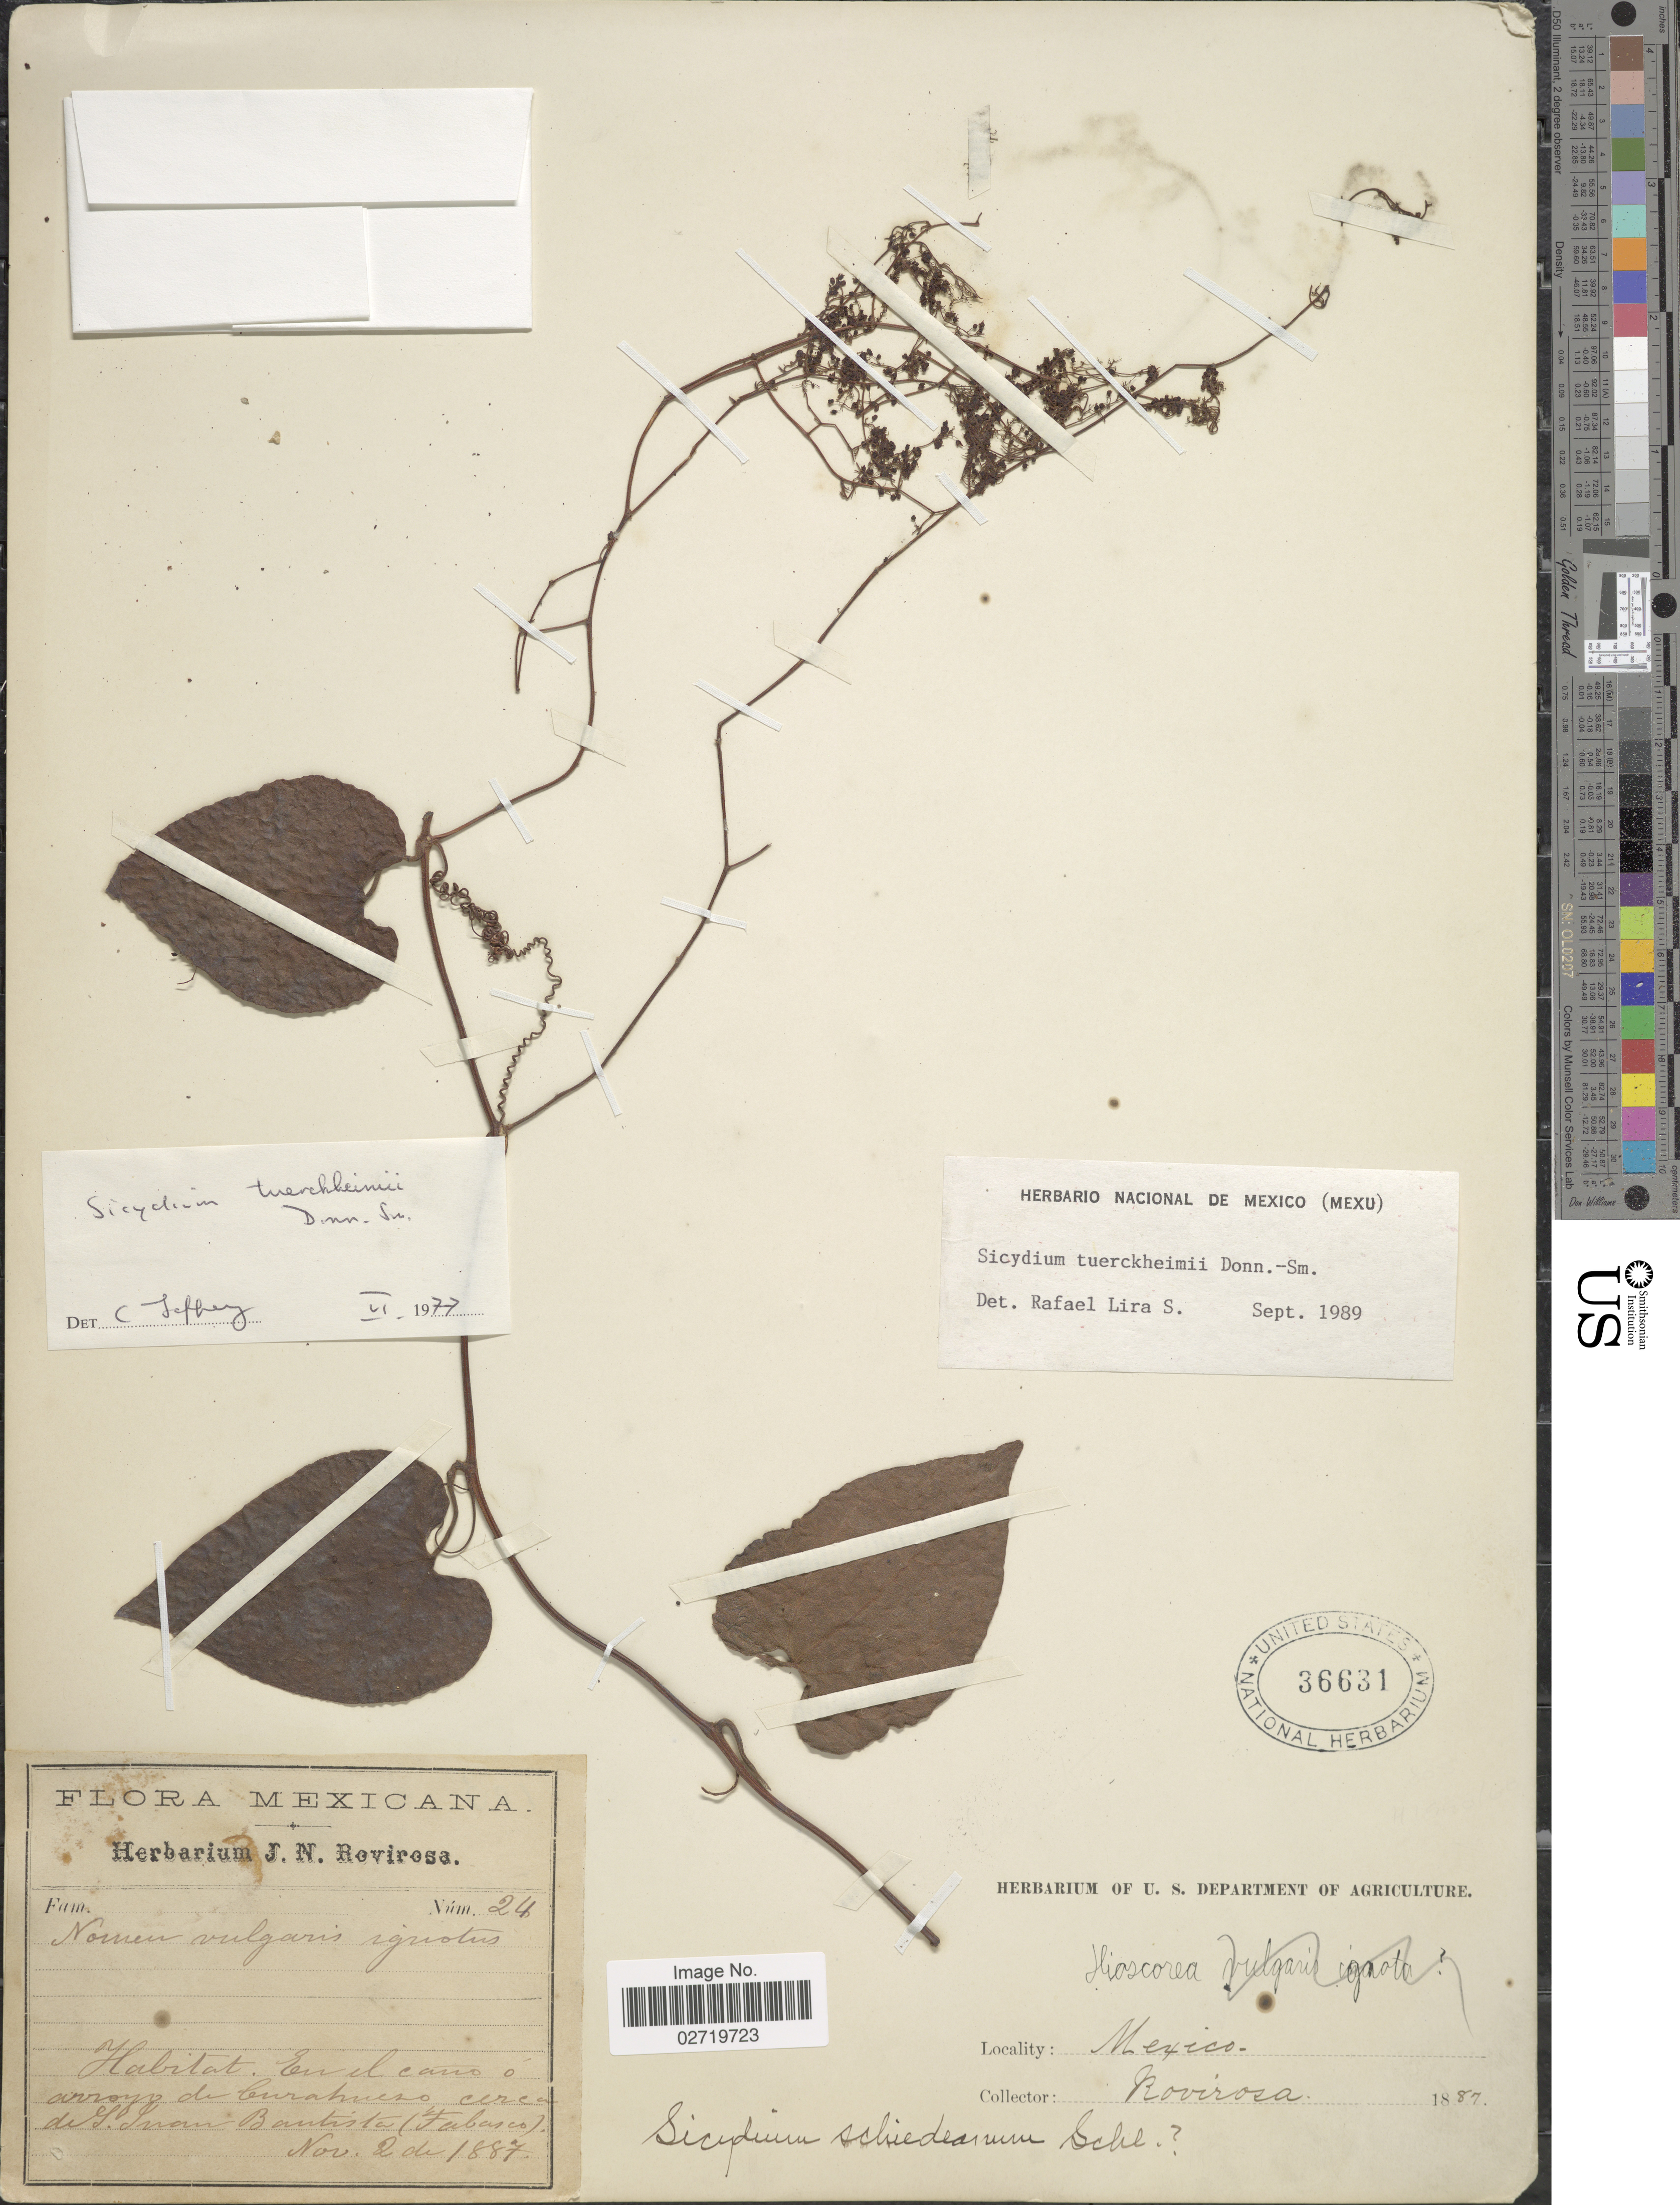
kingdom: Plantae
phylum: Tracheophyta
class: Magnoliopsida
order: Cucurbitales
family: Cucurbitaceae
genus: Sicydium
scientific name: Sicydium tuerckheimii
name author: Donn. Sm.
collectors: J. N. Rovirosa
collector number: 24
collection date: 1887-11-02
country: Mexico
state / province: Tabasco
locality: En el cano o arroyo de Curahucso cerca de S. Juan Bautista.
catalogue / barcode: US 36631